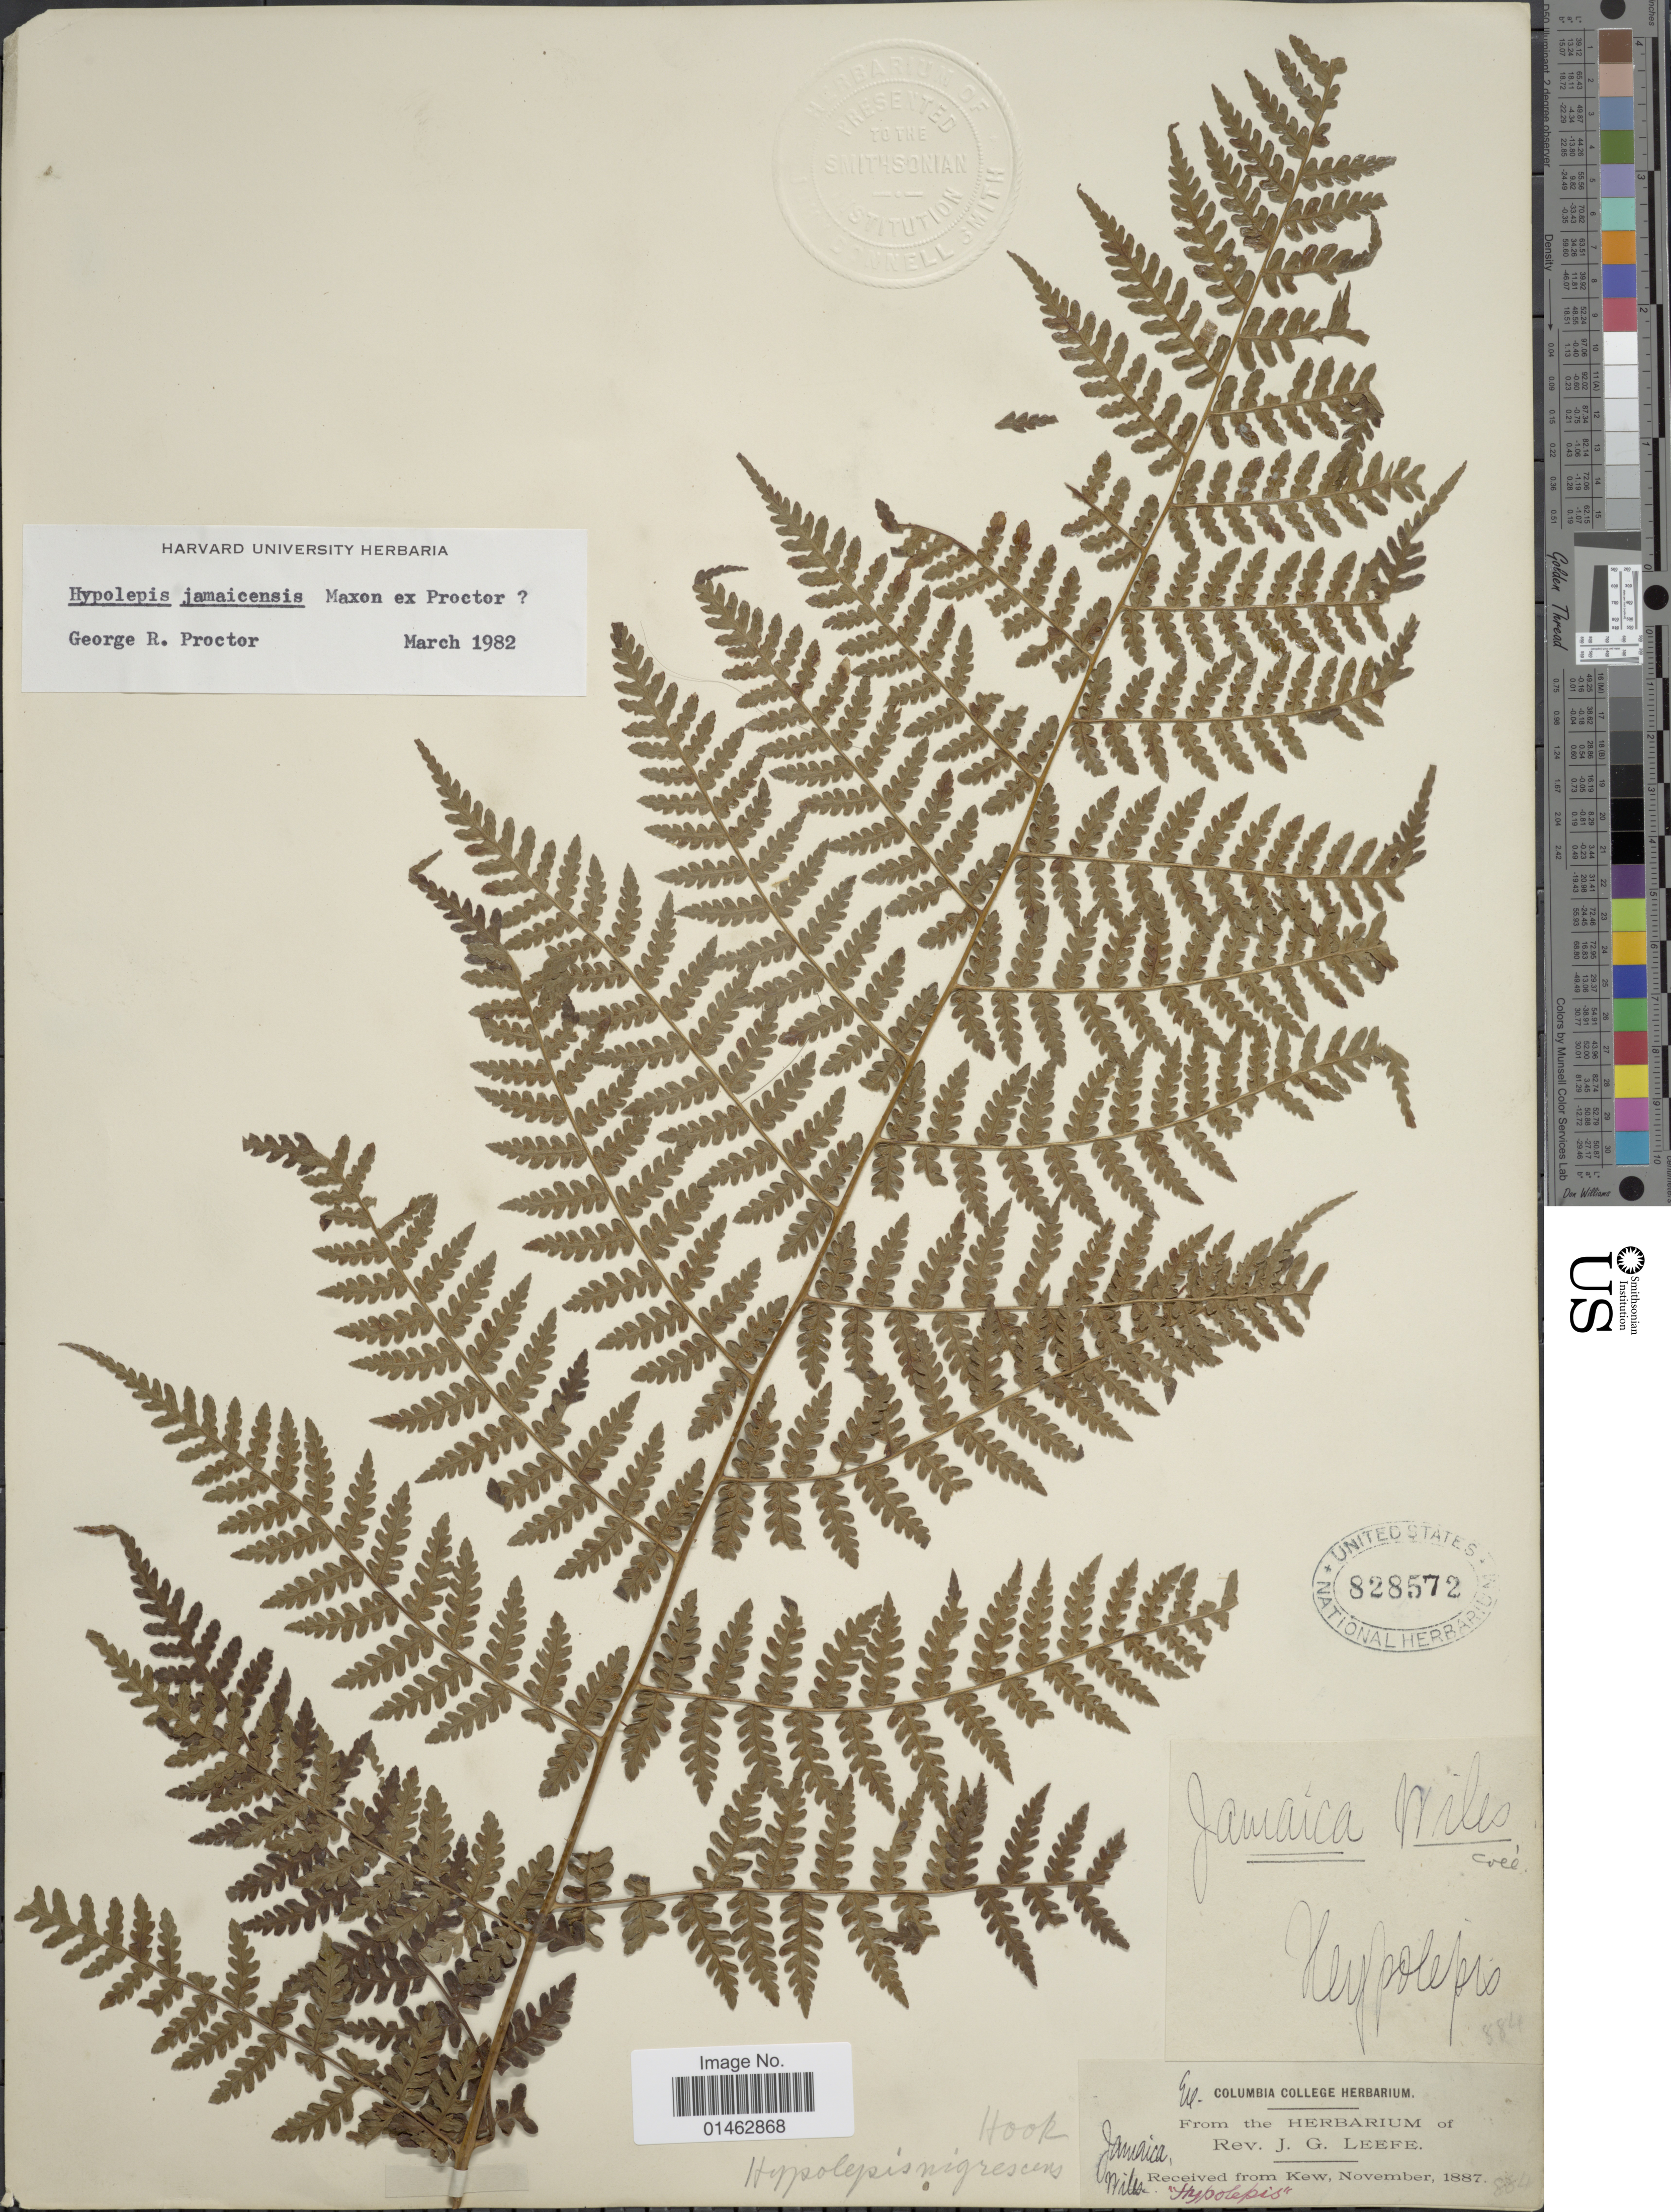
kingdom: Plantae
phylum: Tracheophyta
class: Polypodiopsida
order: Polypodiales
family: Dennstaedtiaceae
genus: Hypolepis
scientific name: Hypolepis jamaicensis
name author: Maxon ex Proctor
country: Jamaica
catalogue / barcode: US 828572